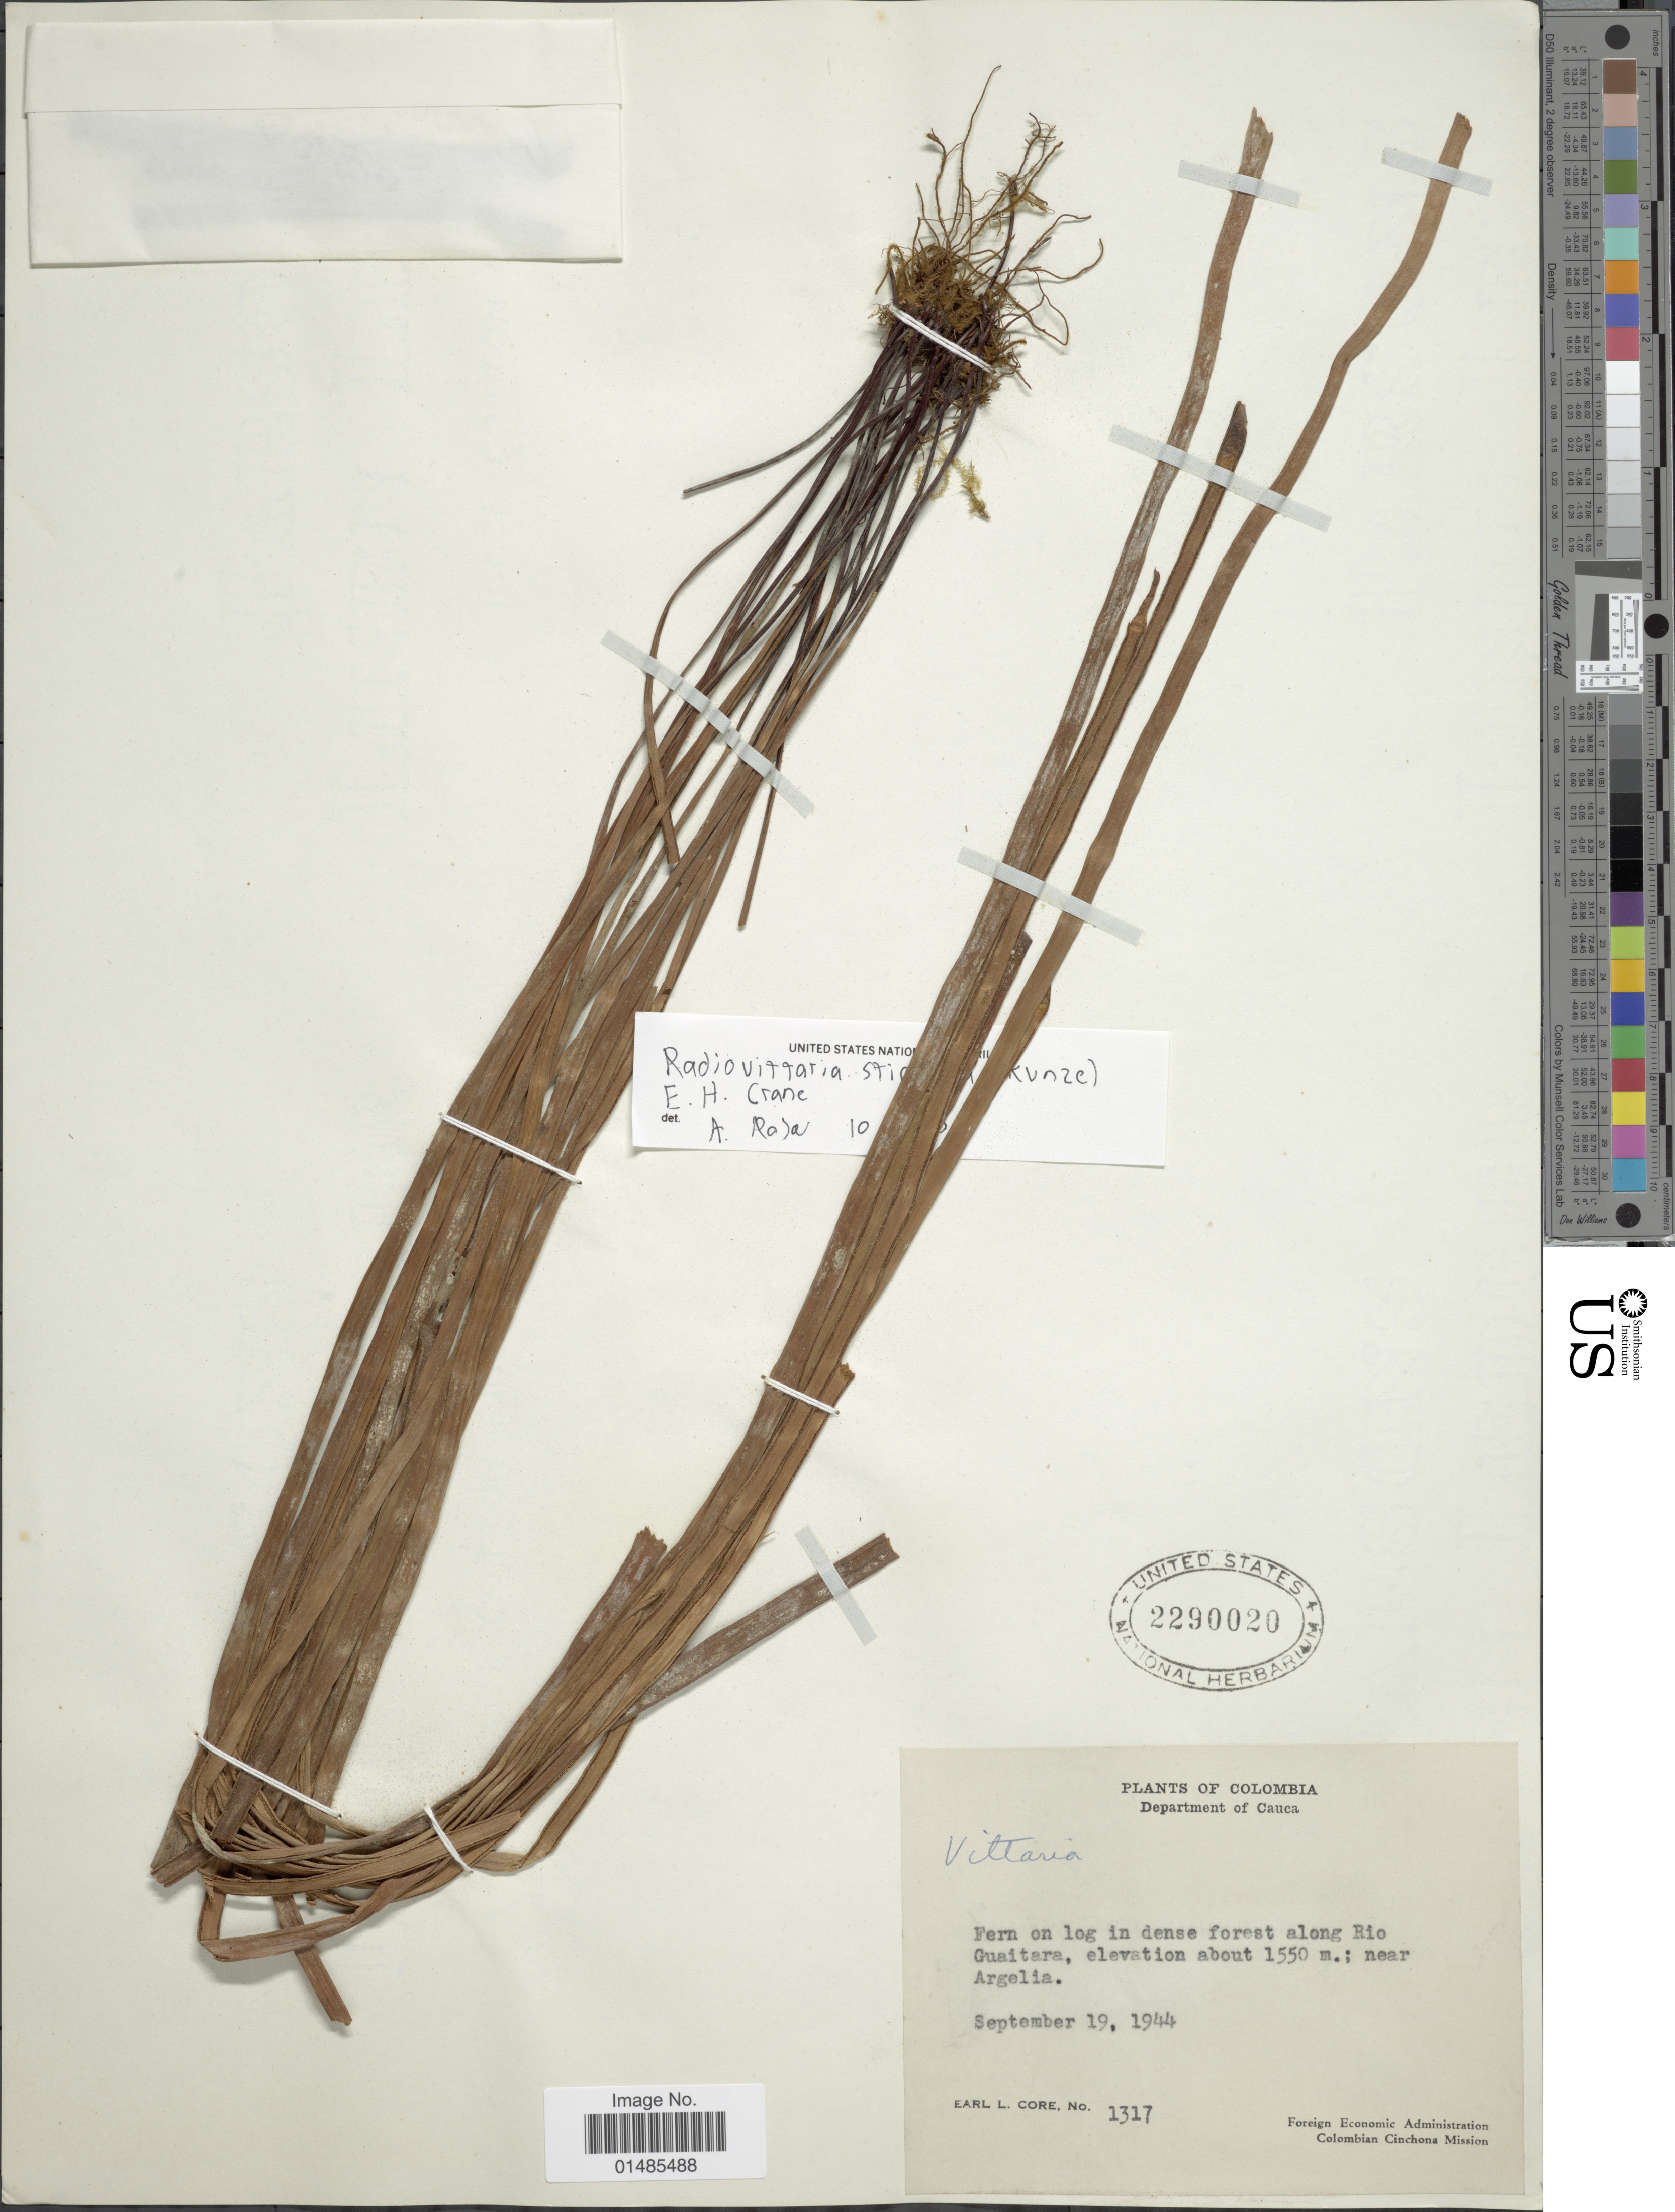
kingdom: Plantae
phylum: Tracheophyta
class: Polypodiopsida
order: Polypodiales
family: Pteridaceae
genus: Radiovittaria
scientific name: Radiovittaria stipitata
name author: (Kunze) E.H. Crane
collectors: E. L. Core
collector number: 1317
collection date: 1944-09-19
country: Colombia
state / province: Cauca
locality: Fern on log in dense forest along Rio Guaitara; near Argelia.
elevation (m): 1550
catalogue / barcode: US 2290020